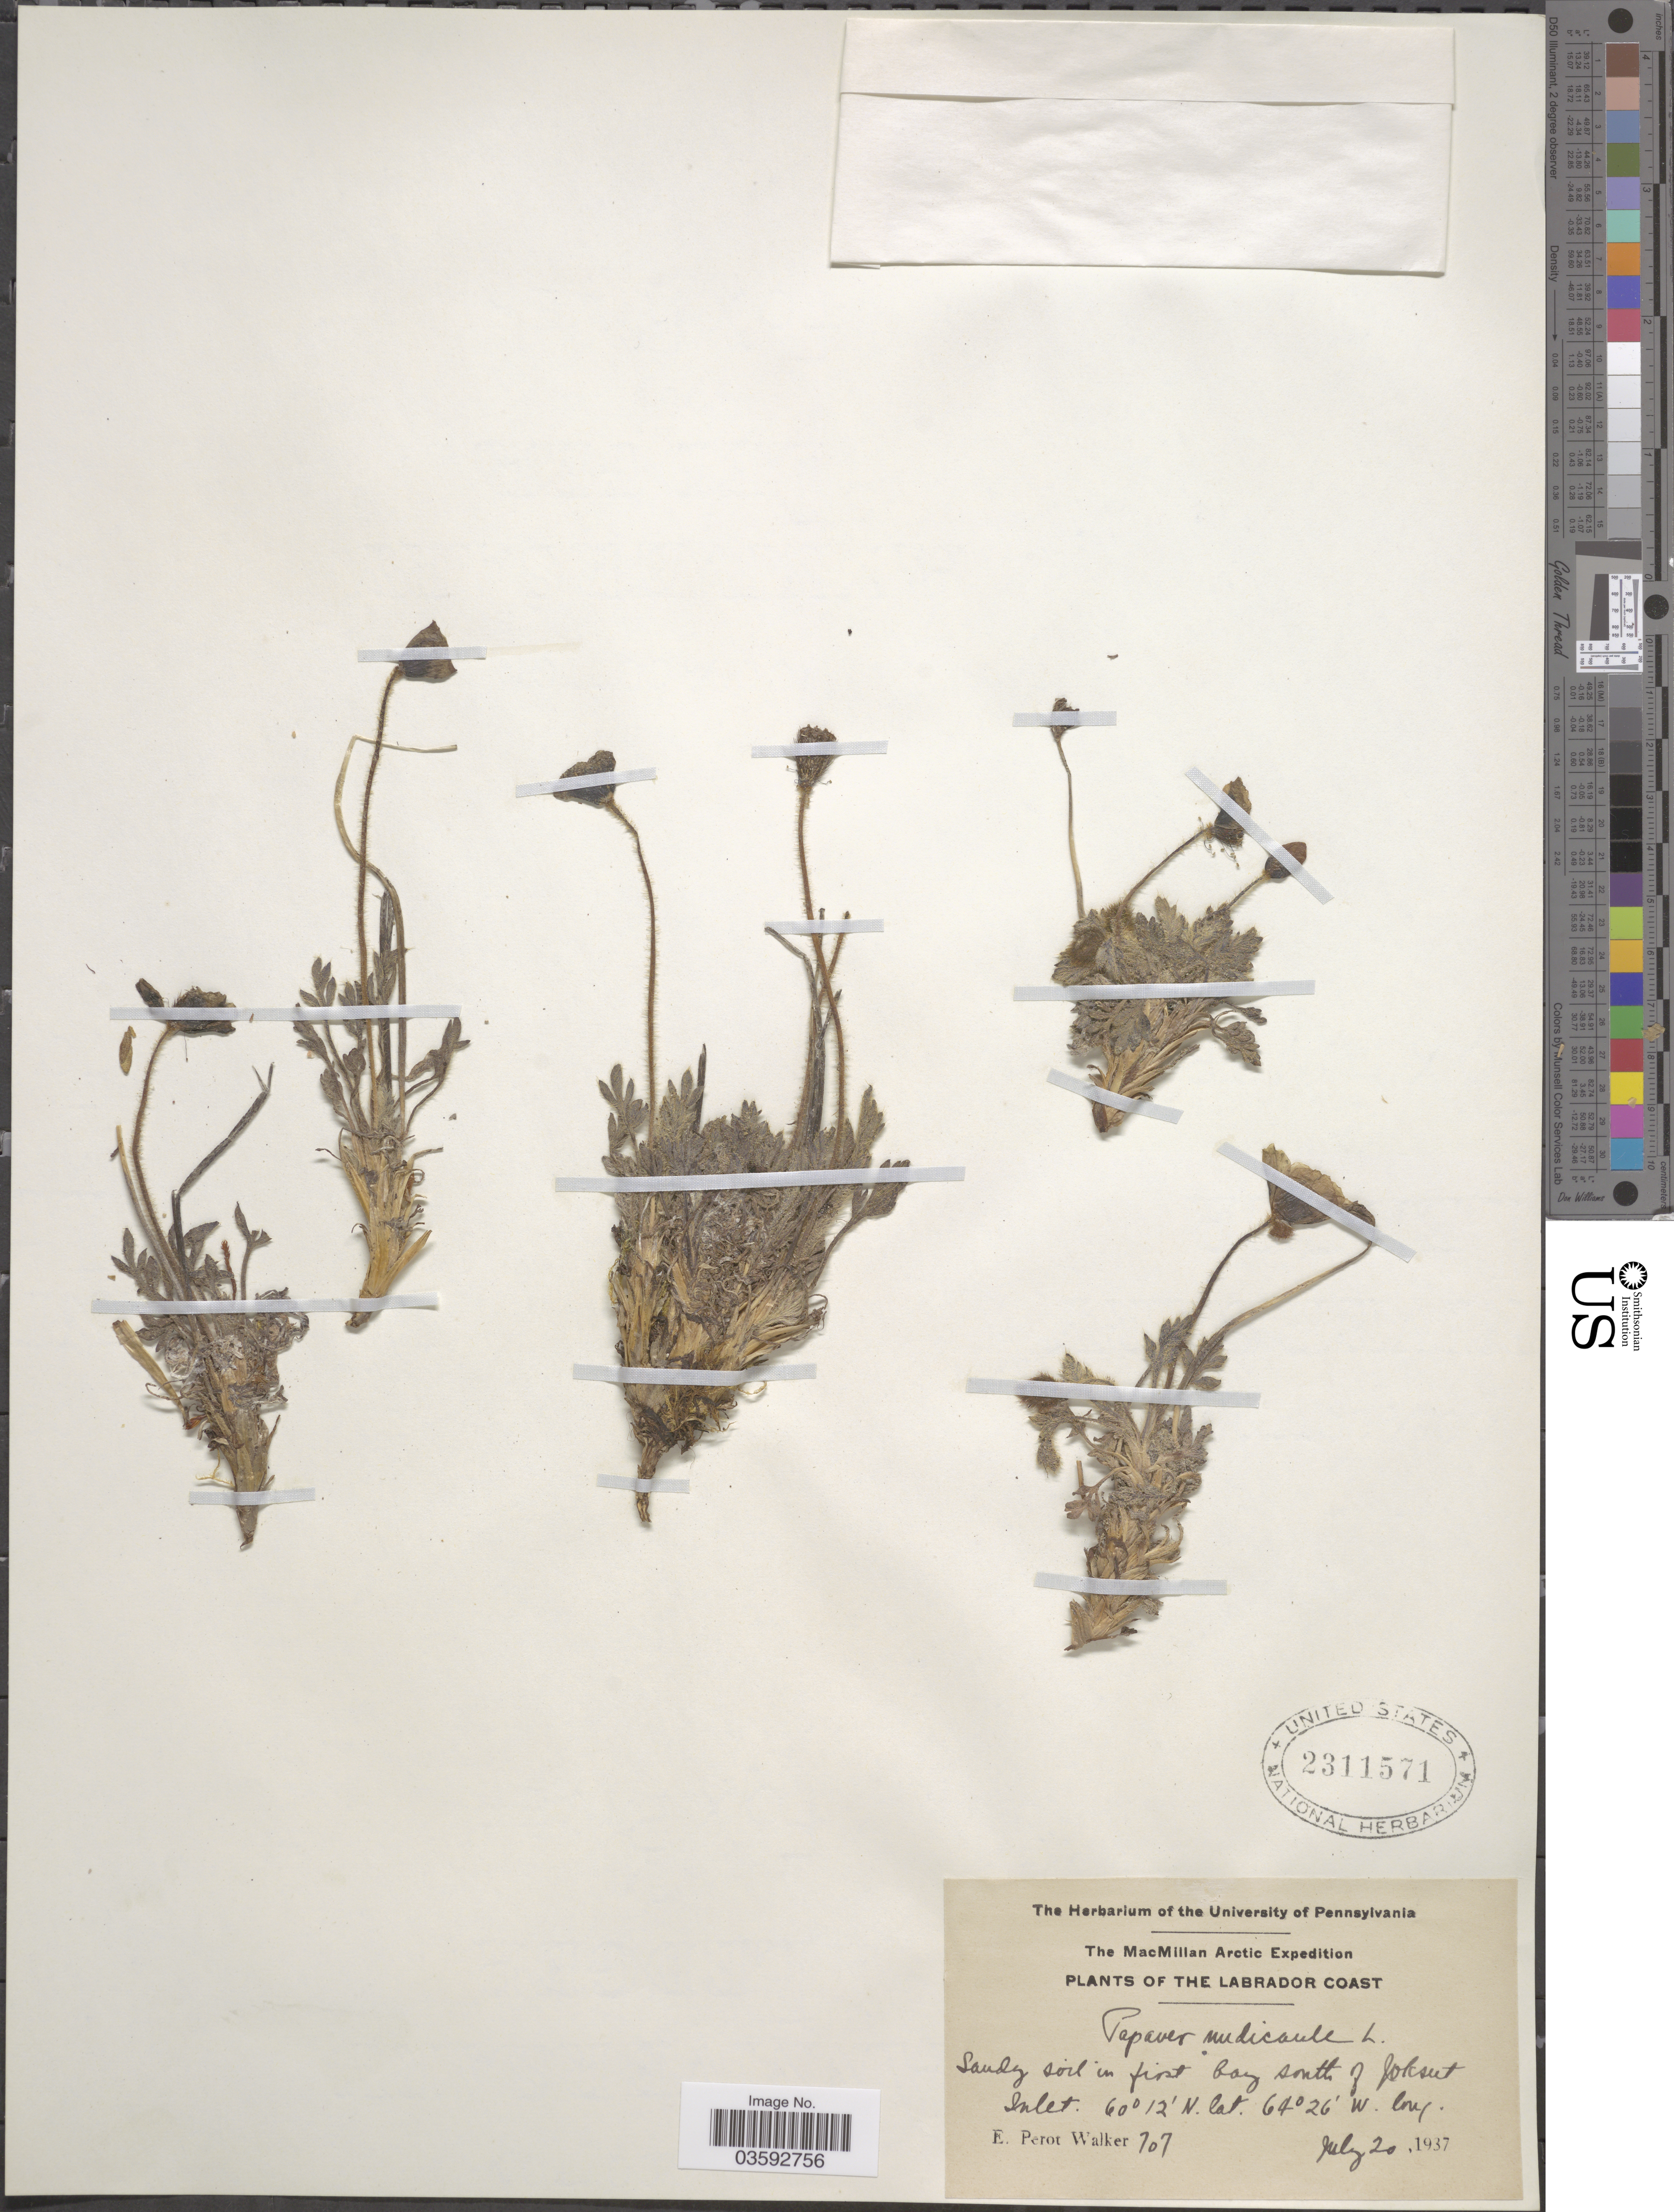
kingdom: Plantae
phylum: Tracheophyta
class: Magnoliopsida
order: Ranunculales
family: Papaveraceae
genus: Papaver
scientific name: Papaver nudicaule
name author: L.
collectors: E. Walker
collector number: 707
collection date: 1937-07-20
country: Canada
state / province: Newfoundland and Labrador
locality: The Labrador Coast. Sandy soil in first bay south of Joksut Inlet.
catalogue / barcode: US 2311571